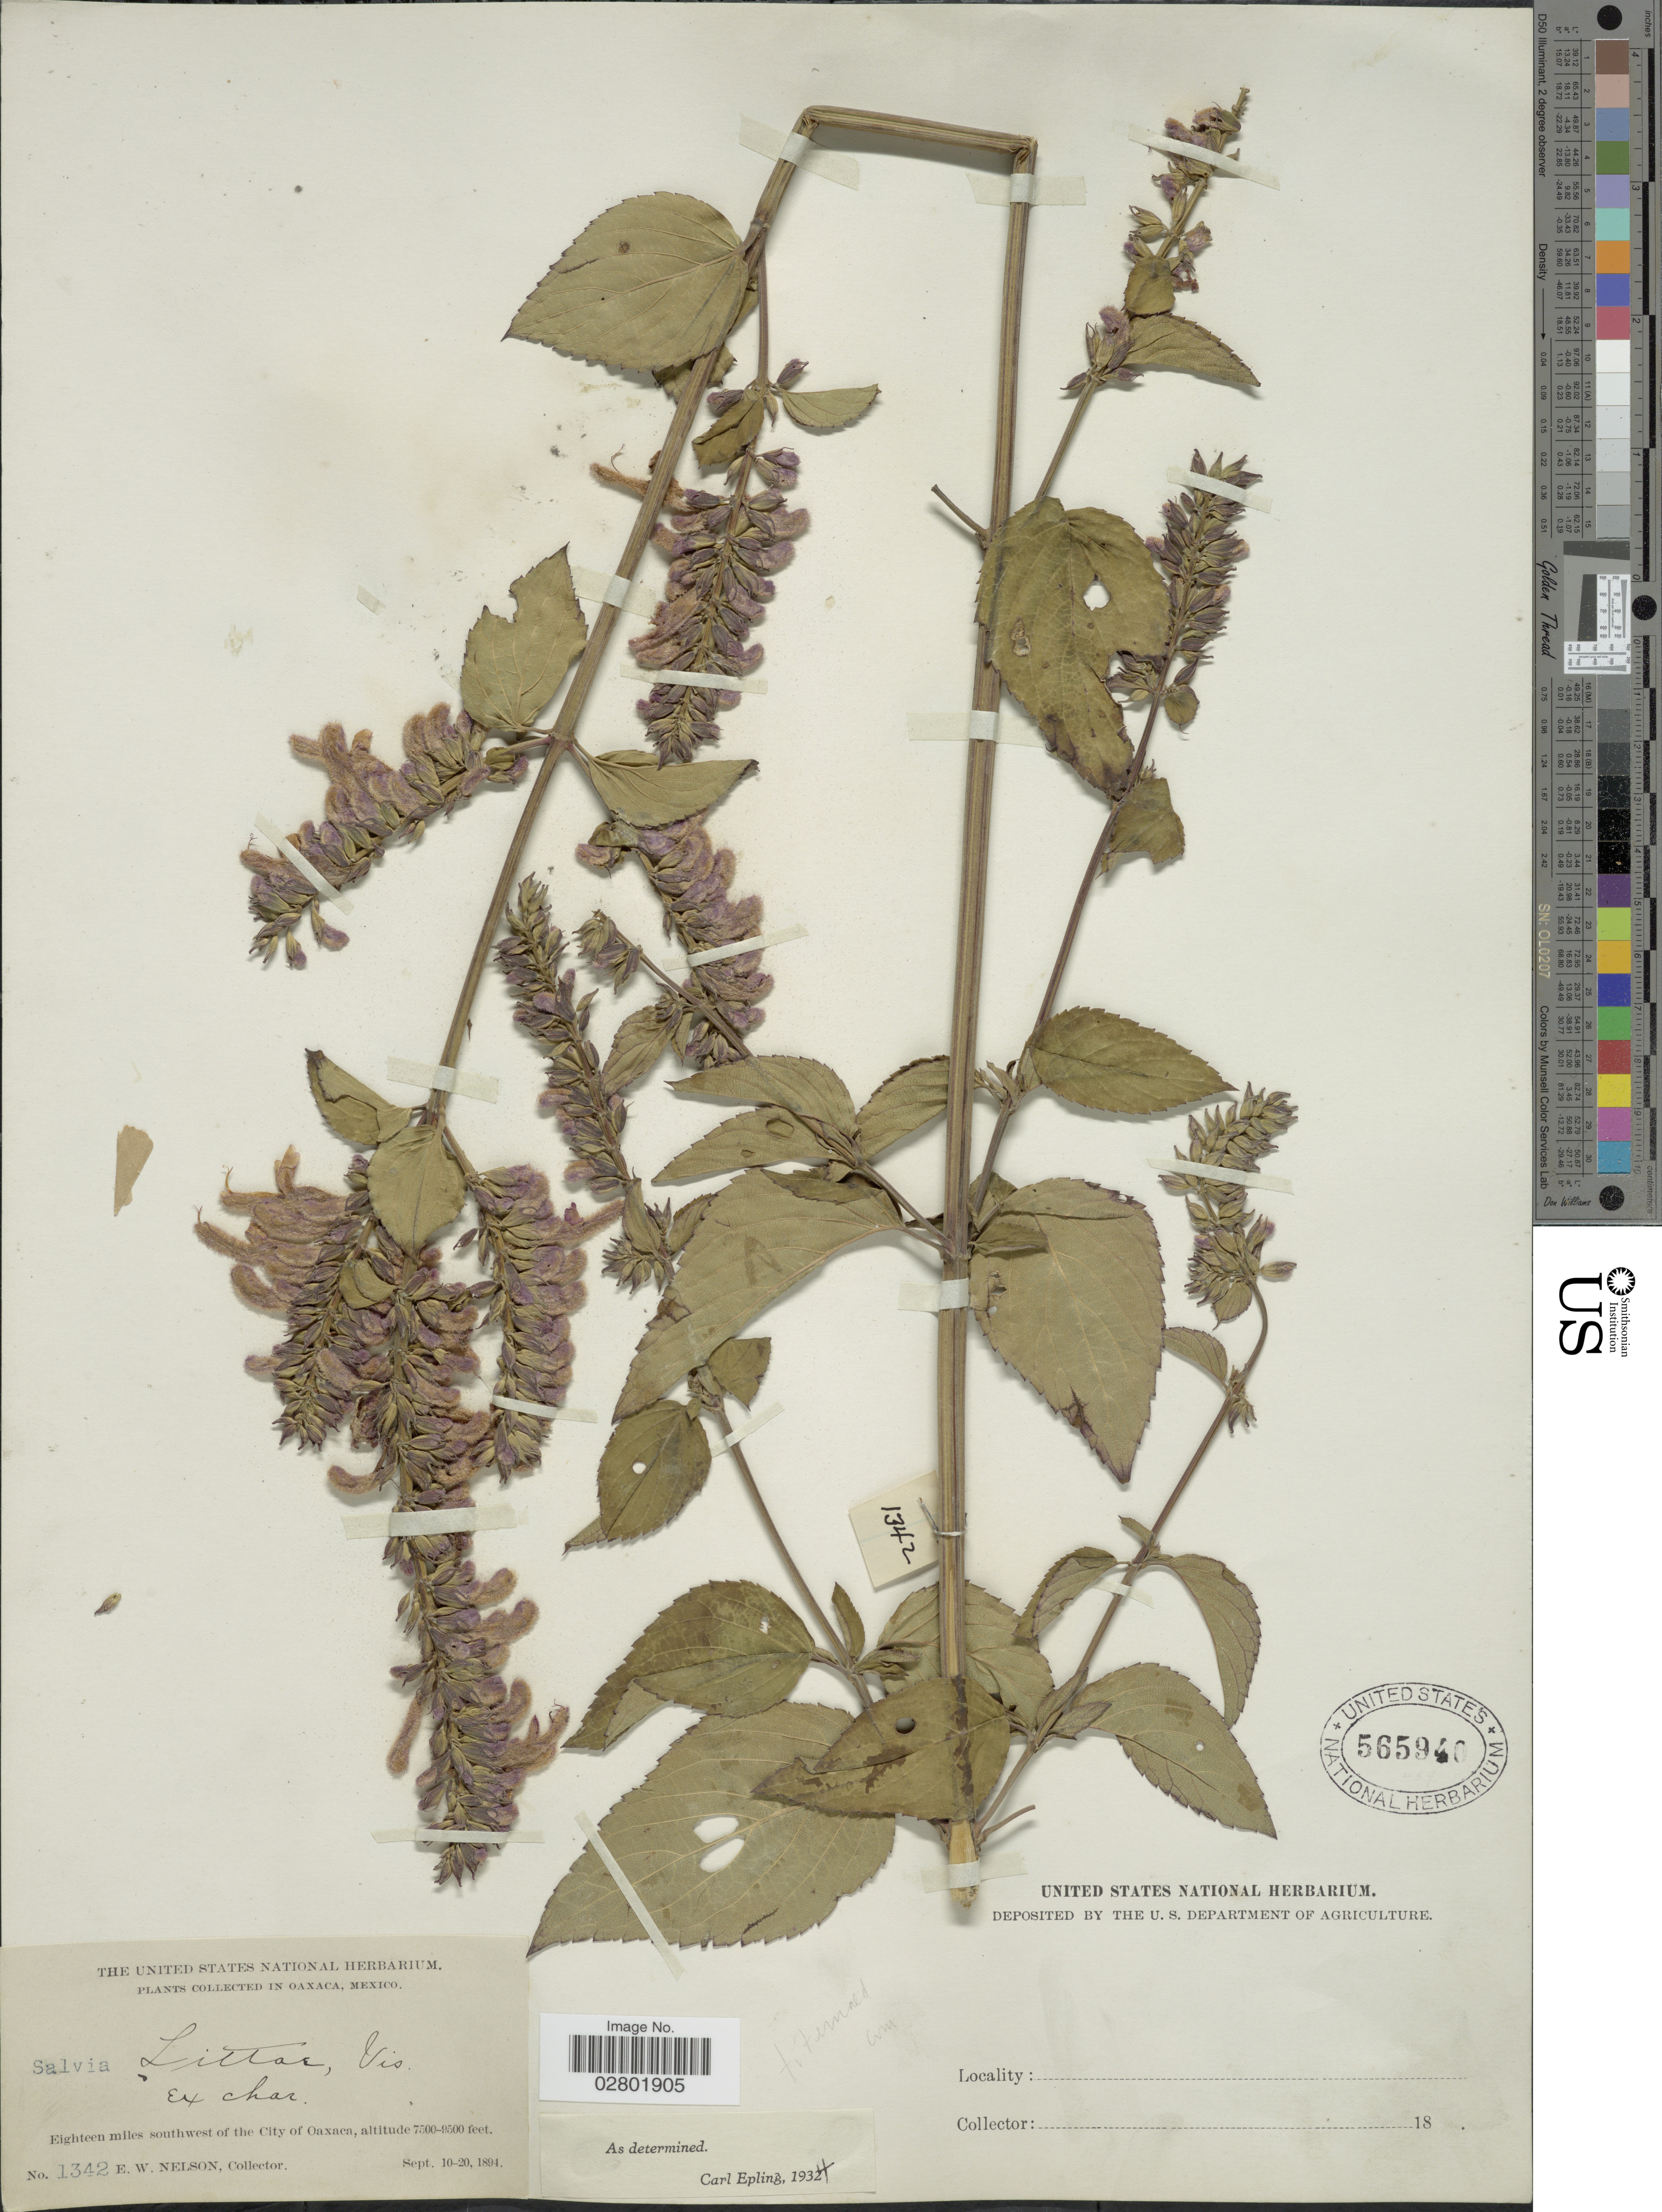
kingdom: Plantae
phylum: Tracheophyta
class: Magnoliopsida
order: Lamiales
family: Lamiaceae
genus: Salvia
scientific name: Salvia littae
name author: Vis.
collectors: E. W. Nelson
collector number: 1342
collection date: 1894-09-10/1894-09-20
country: Mexico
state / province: Oaxaca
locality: Eighteen miles southwest of the City of Oaxaca.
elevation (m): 2286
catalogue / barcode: US 565940